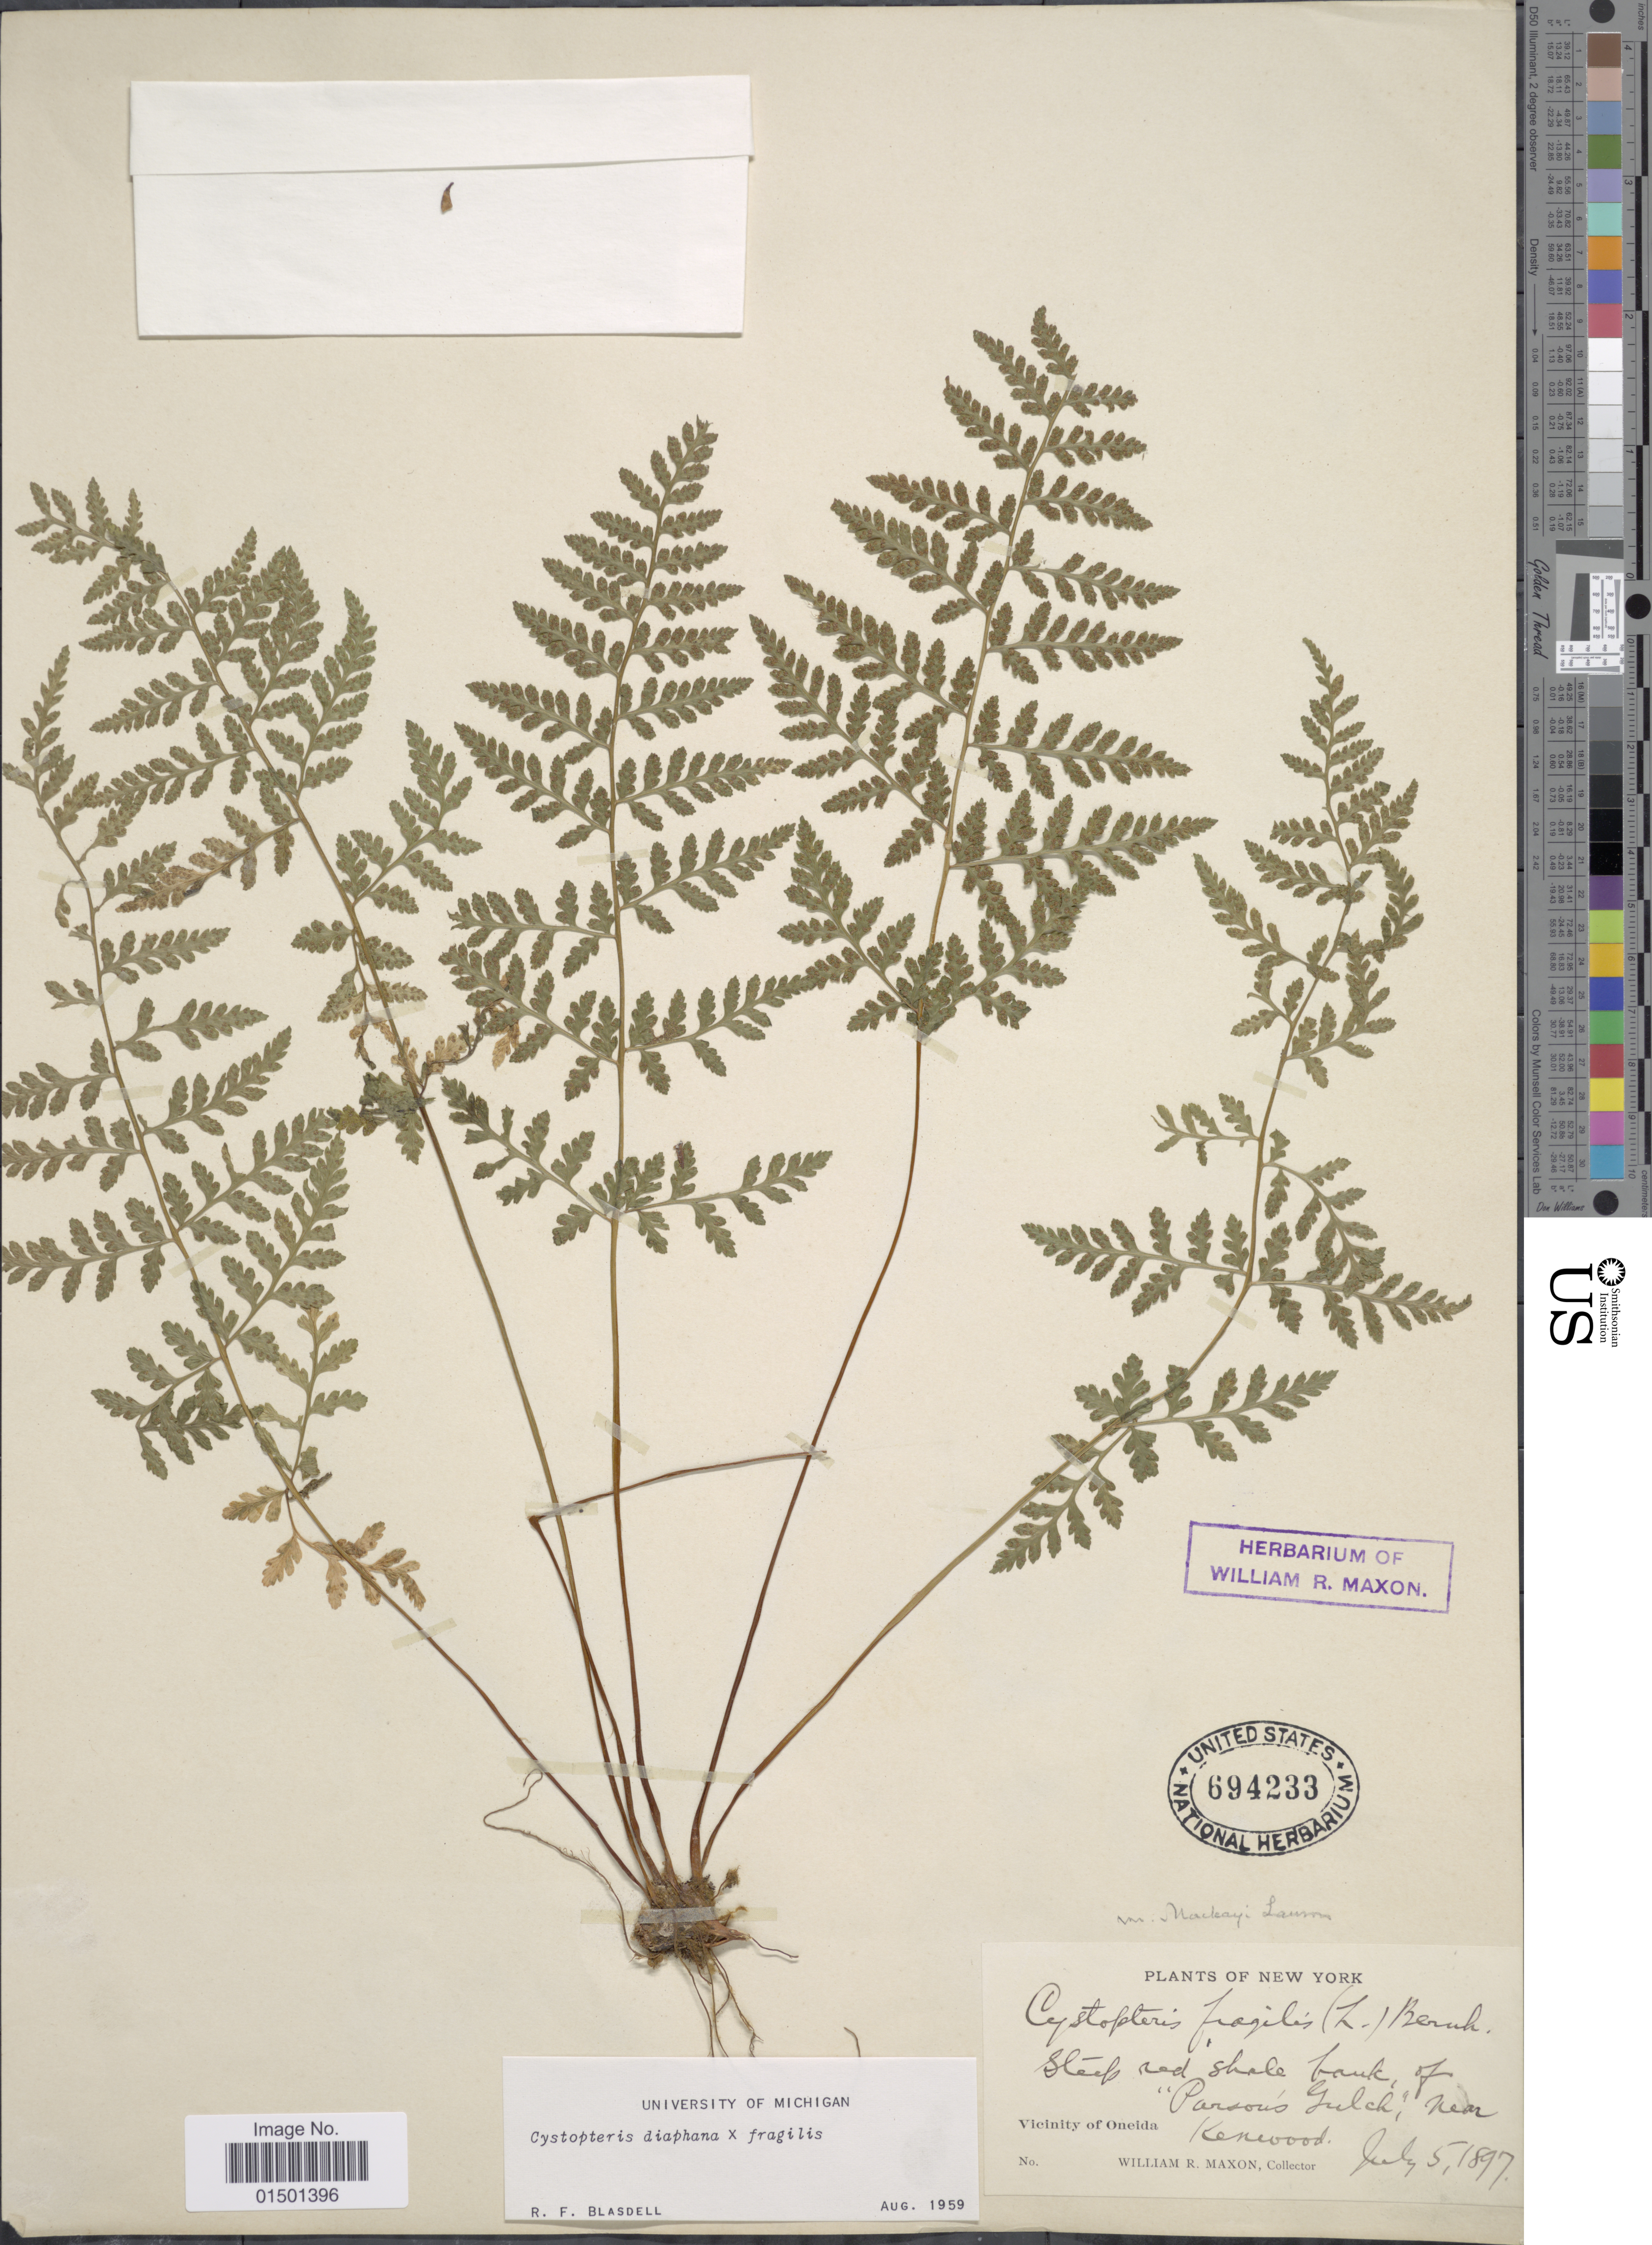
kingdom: Plantae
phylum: Tracheophyta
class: Polypodiopsida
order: Polypodiales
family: Cystopteridaceae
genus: Cystopteris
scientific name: Cystopteris diaphana x C. fragilis (L.) Bernh.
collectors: W. R. Maxon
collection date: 1897-07-05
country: United States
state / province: New York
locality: Parsons Gulch, near Kenwood, Vicinity of Oneida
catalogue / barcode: US 694233